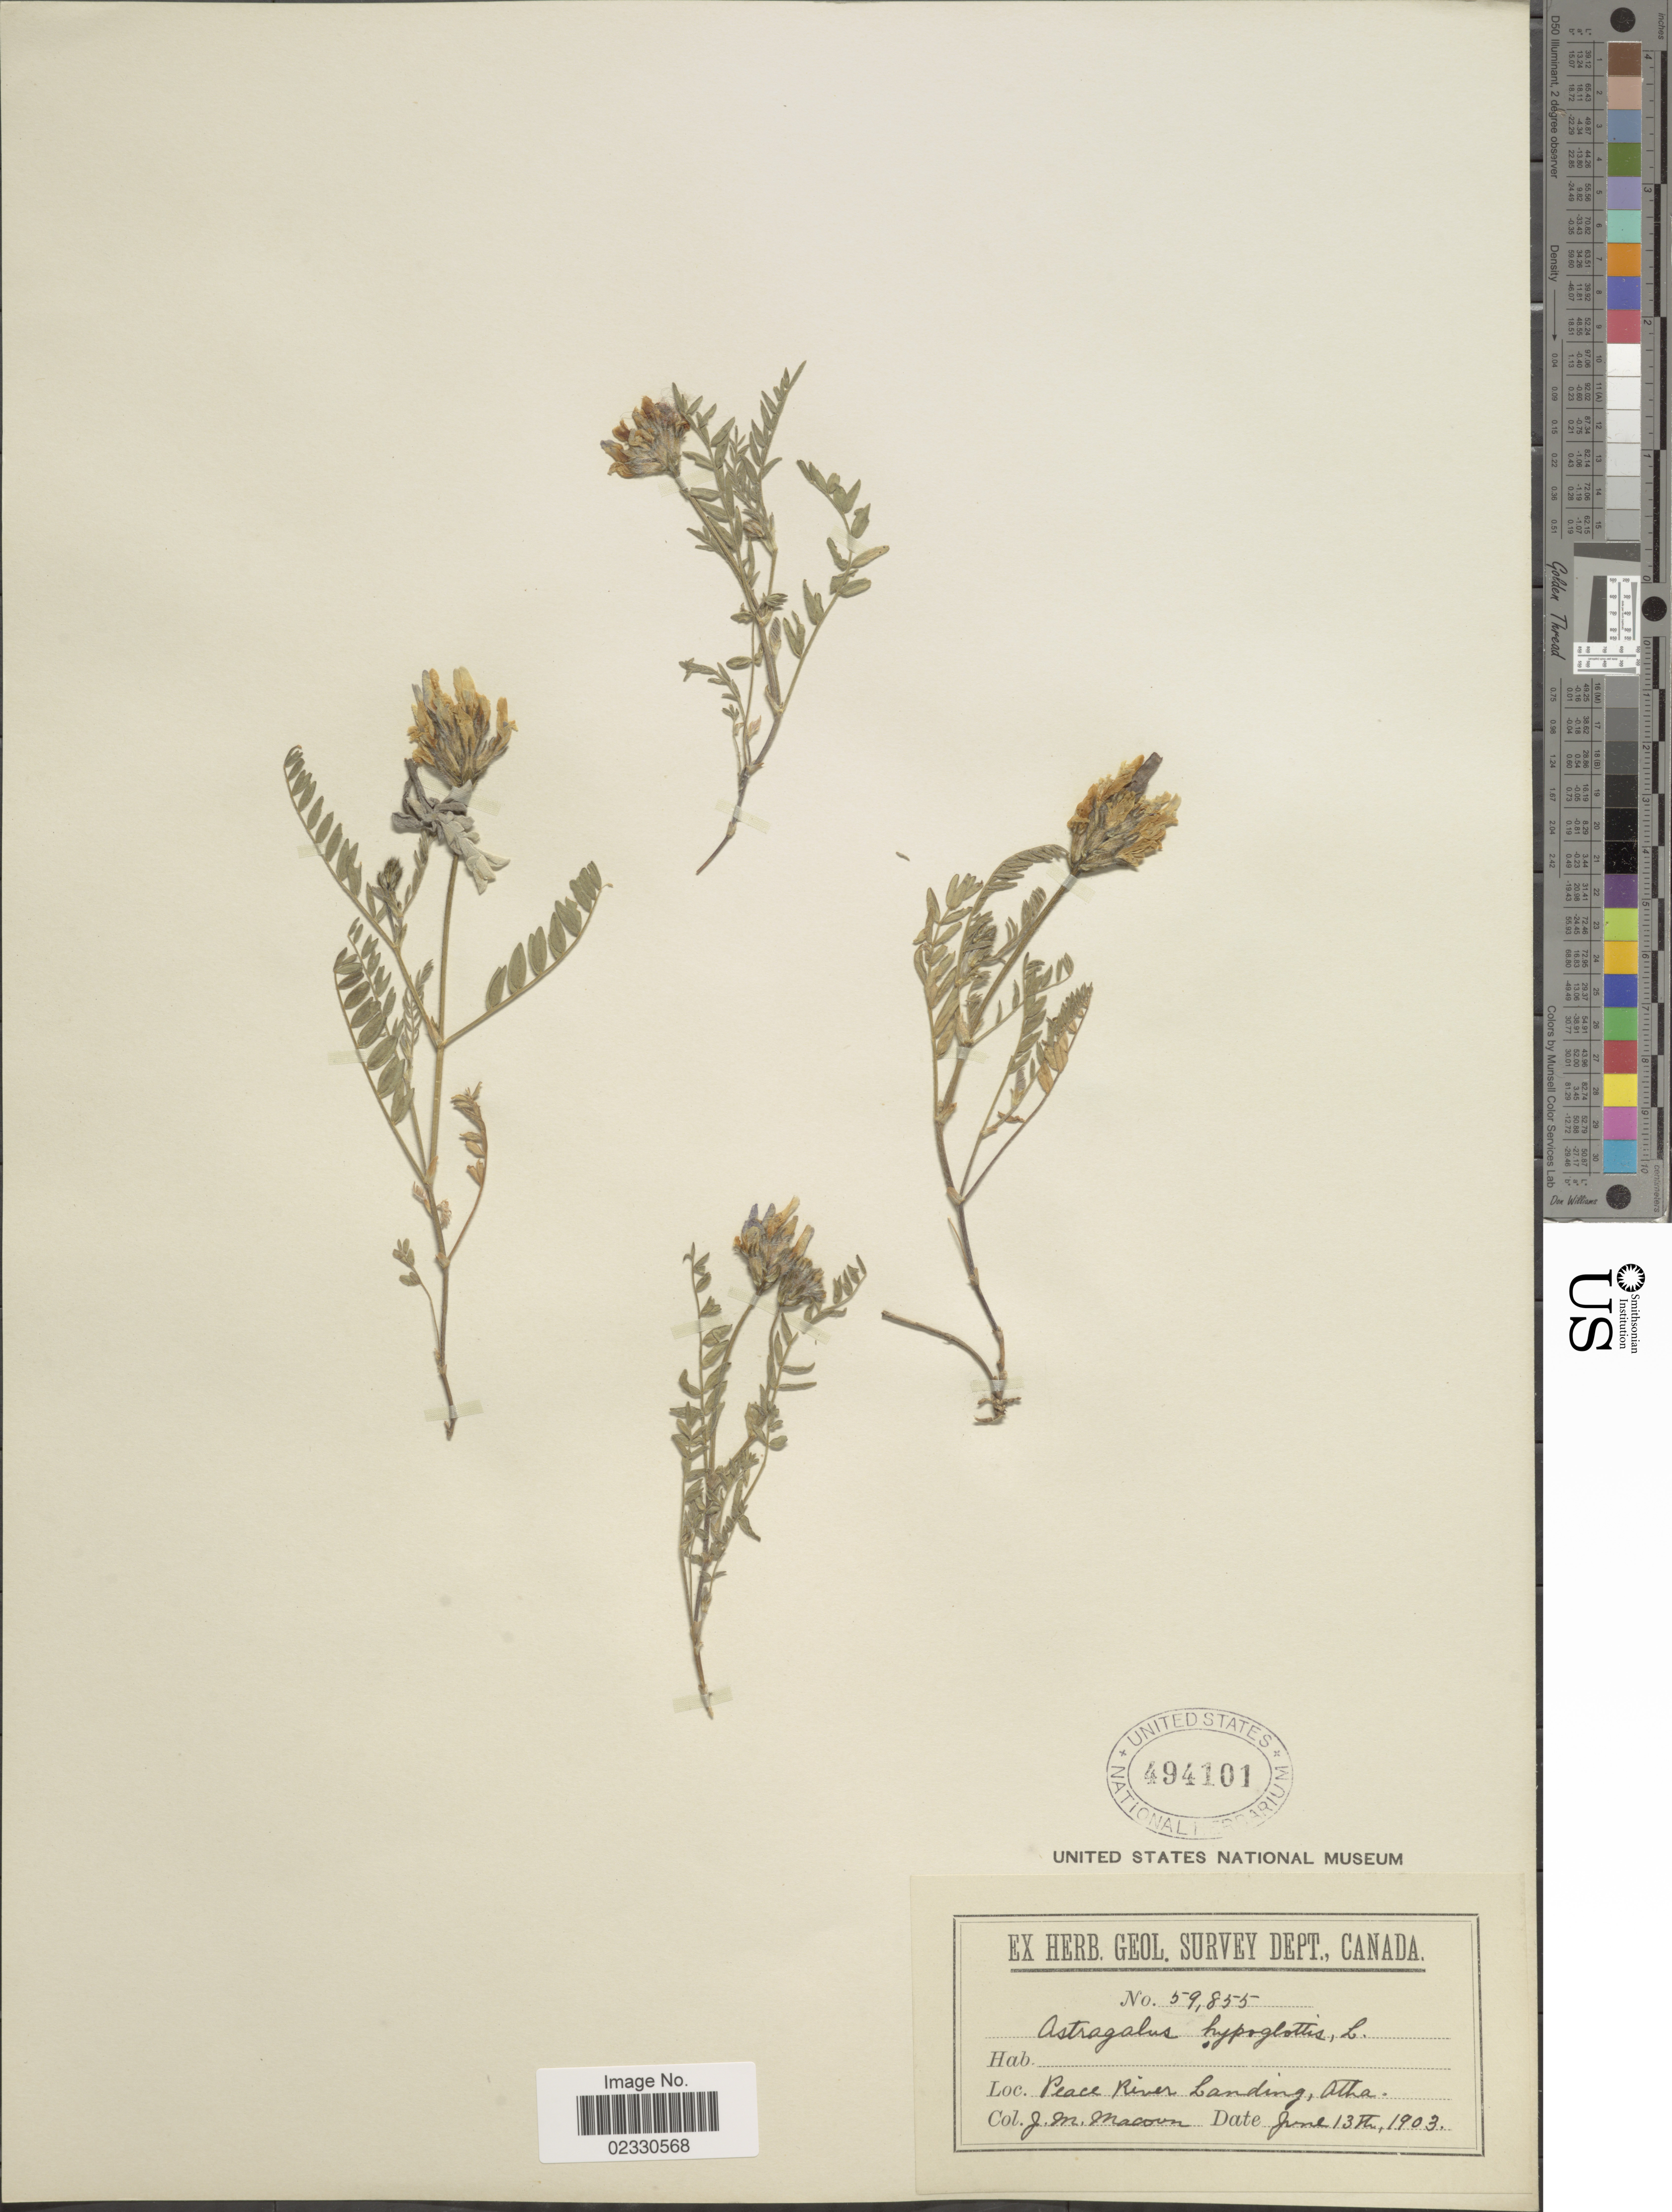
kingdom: Plantae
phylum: Tracheophyta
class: Magnoliopsida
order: Fabales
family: Fabaceae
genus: Astragalus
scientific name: Astragalus dasyglottis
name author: DC.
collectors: J. M. Macoun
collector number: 59855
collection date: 1903-06-13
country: Canada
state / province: Alberta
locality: Peace River Landing, Alta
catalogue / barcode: US 494101